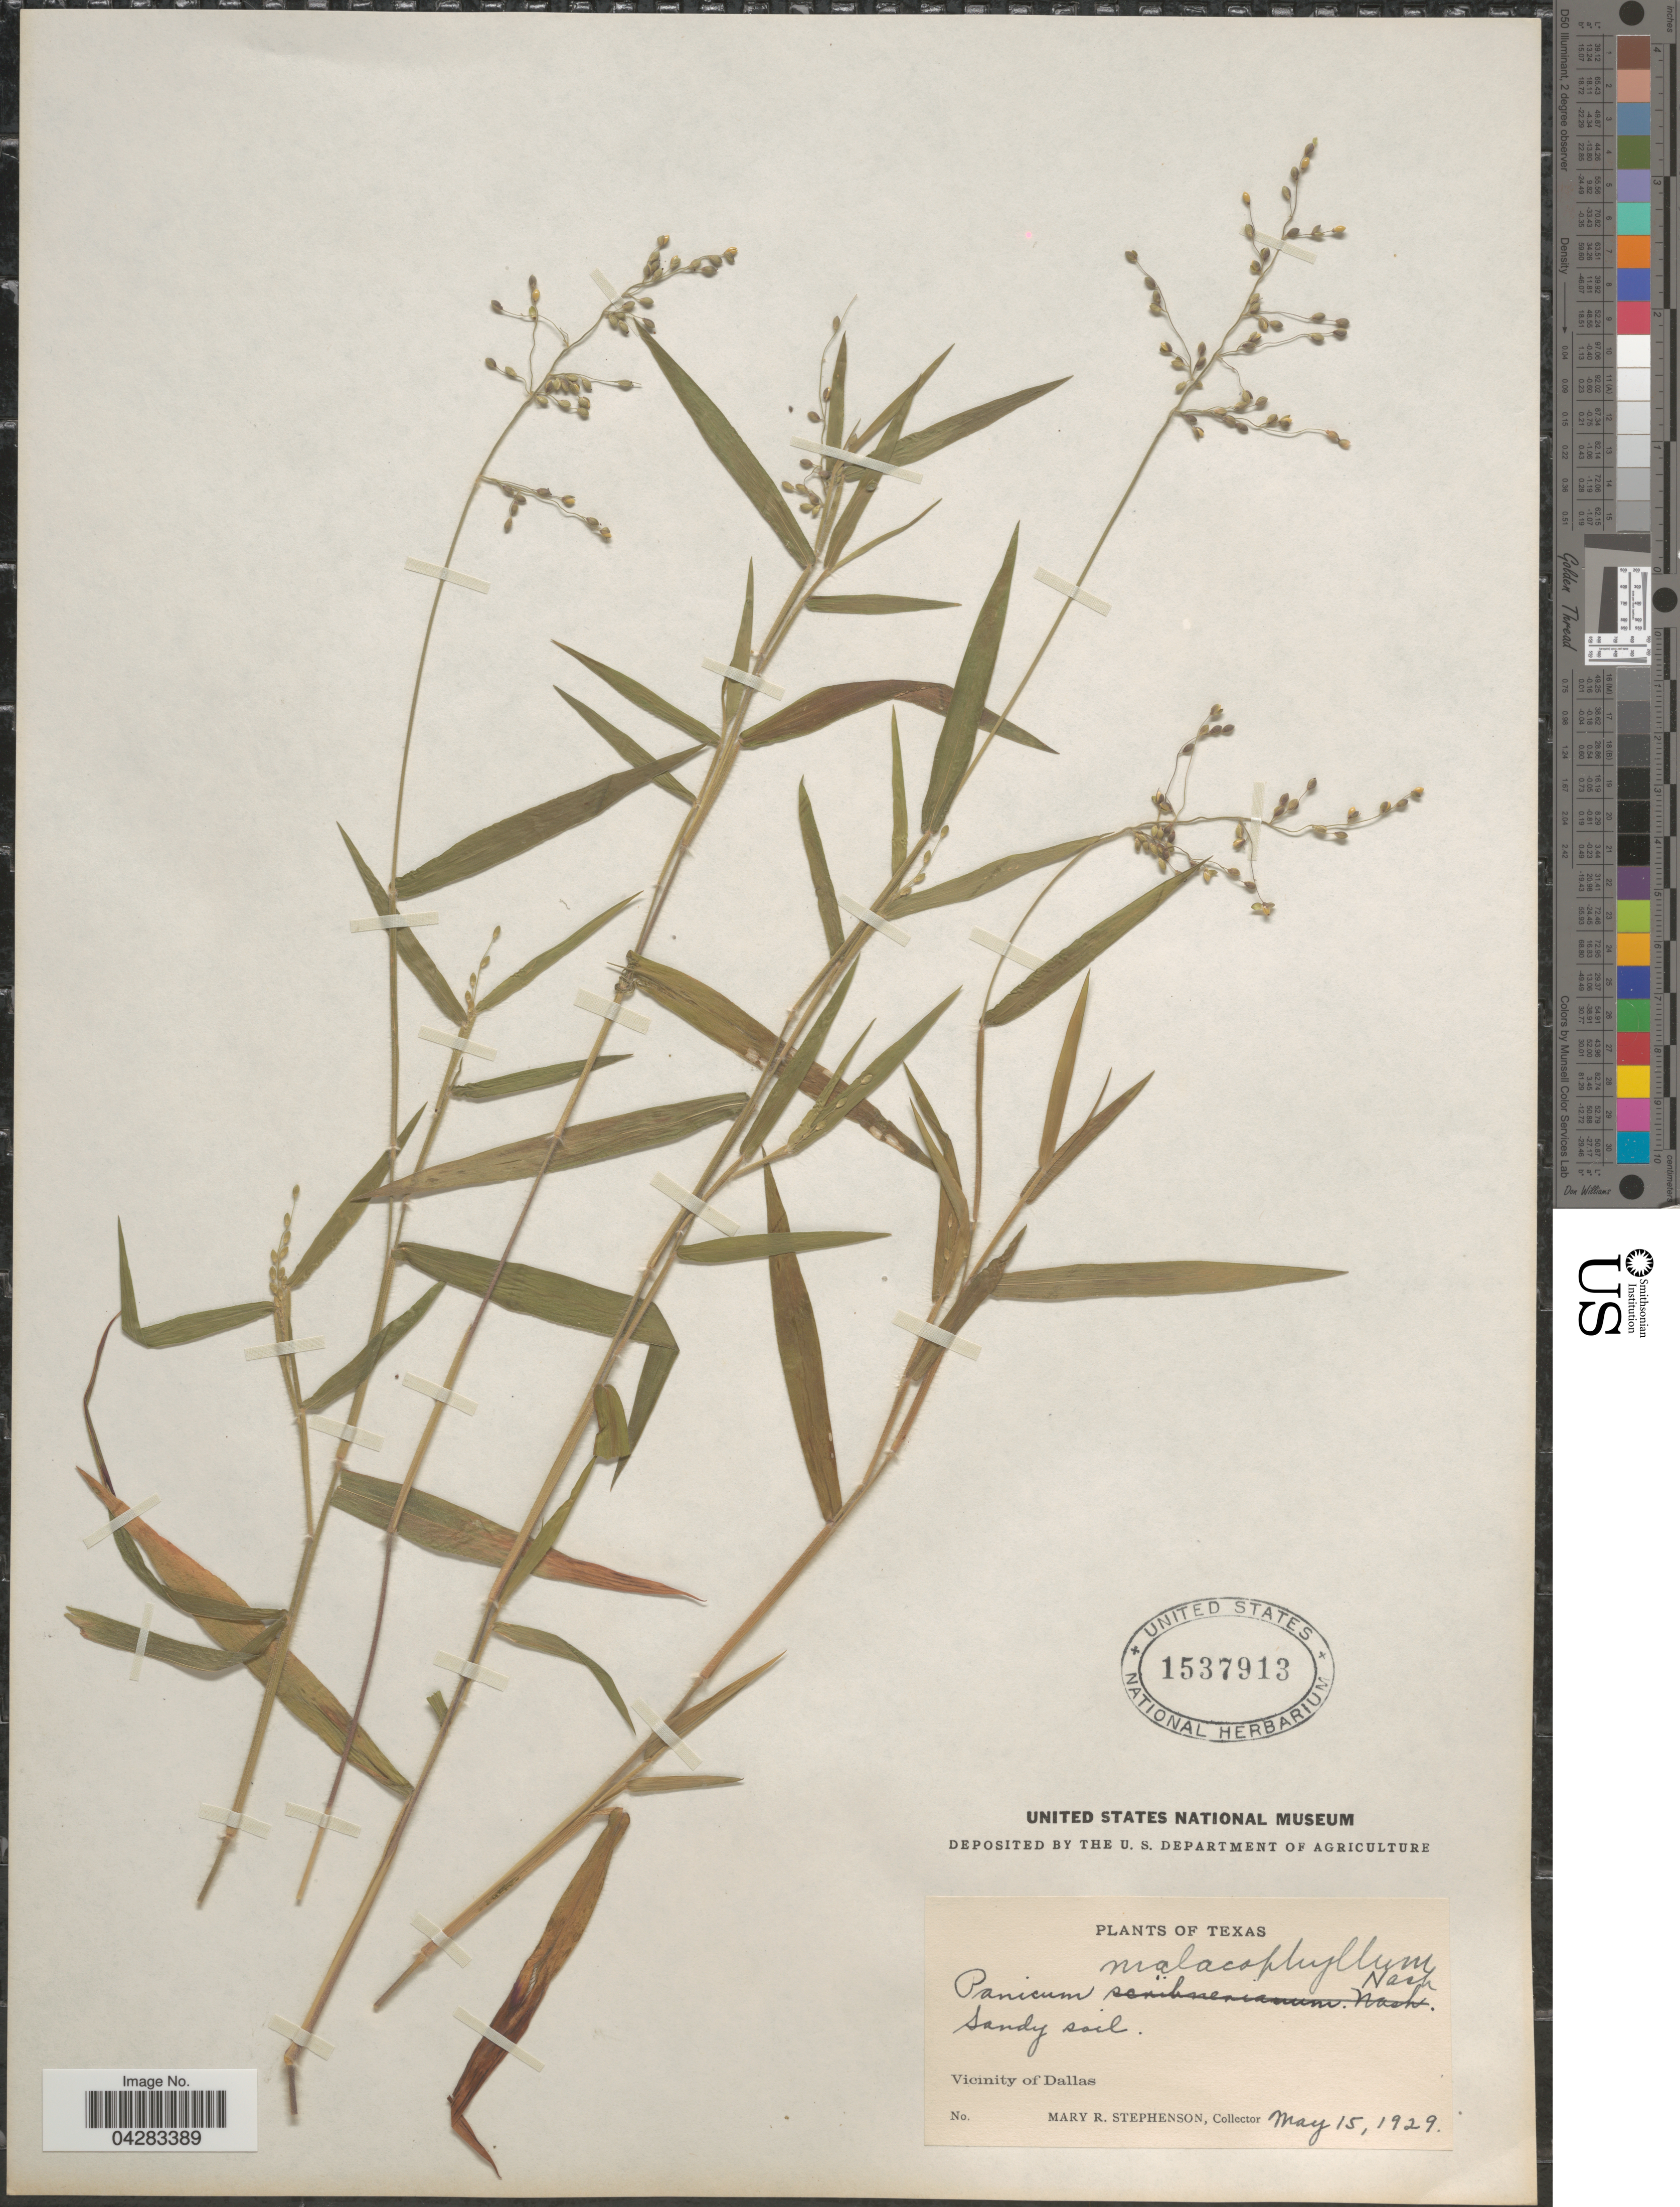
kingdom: Plantae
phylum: Tracheophyta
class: Liliopsida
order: Poales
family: Poaceae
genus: Dichanthelium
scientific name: Dichanthelium malacophyllum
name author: (Nash) Gould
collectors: M. Stephenson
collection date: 1929-05-15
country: United States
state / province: Texas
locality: Vicinity of Dallas.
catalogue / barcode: US 1537913